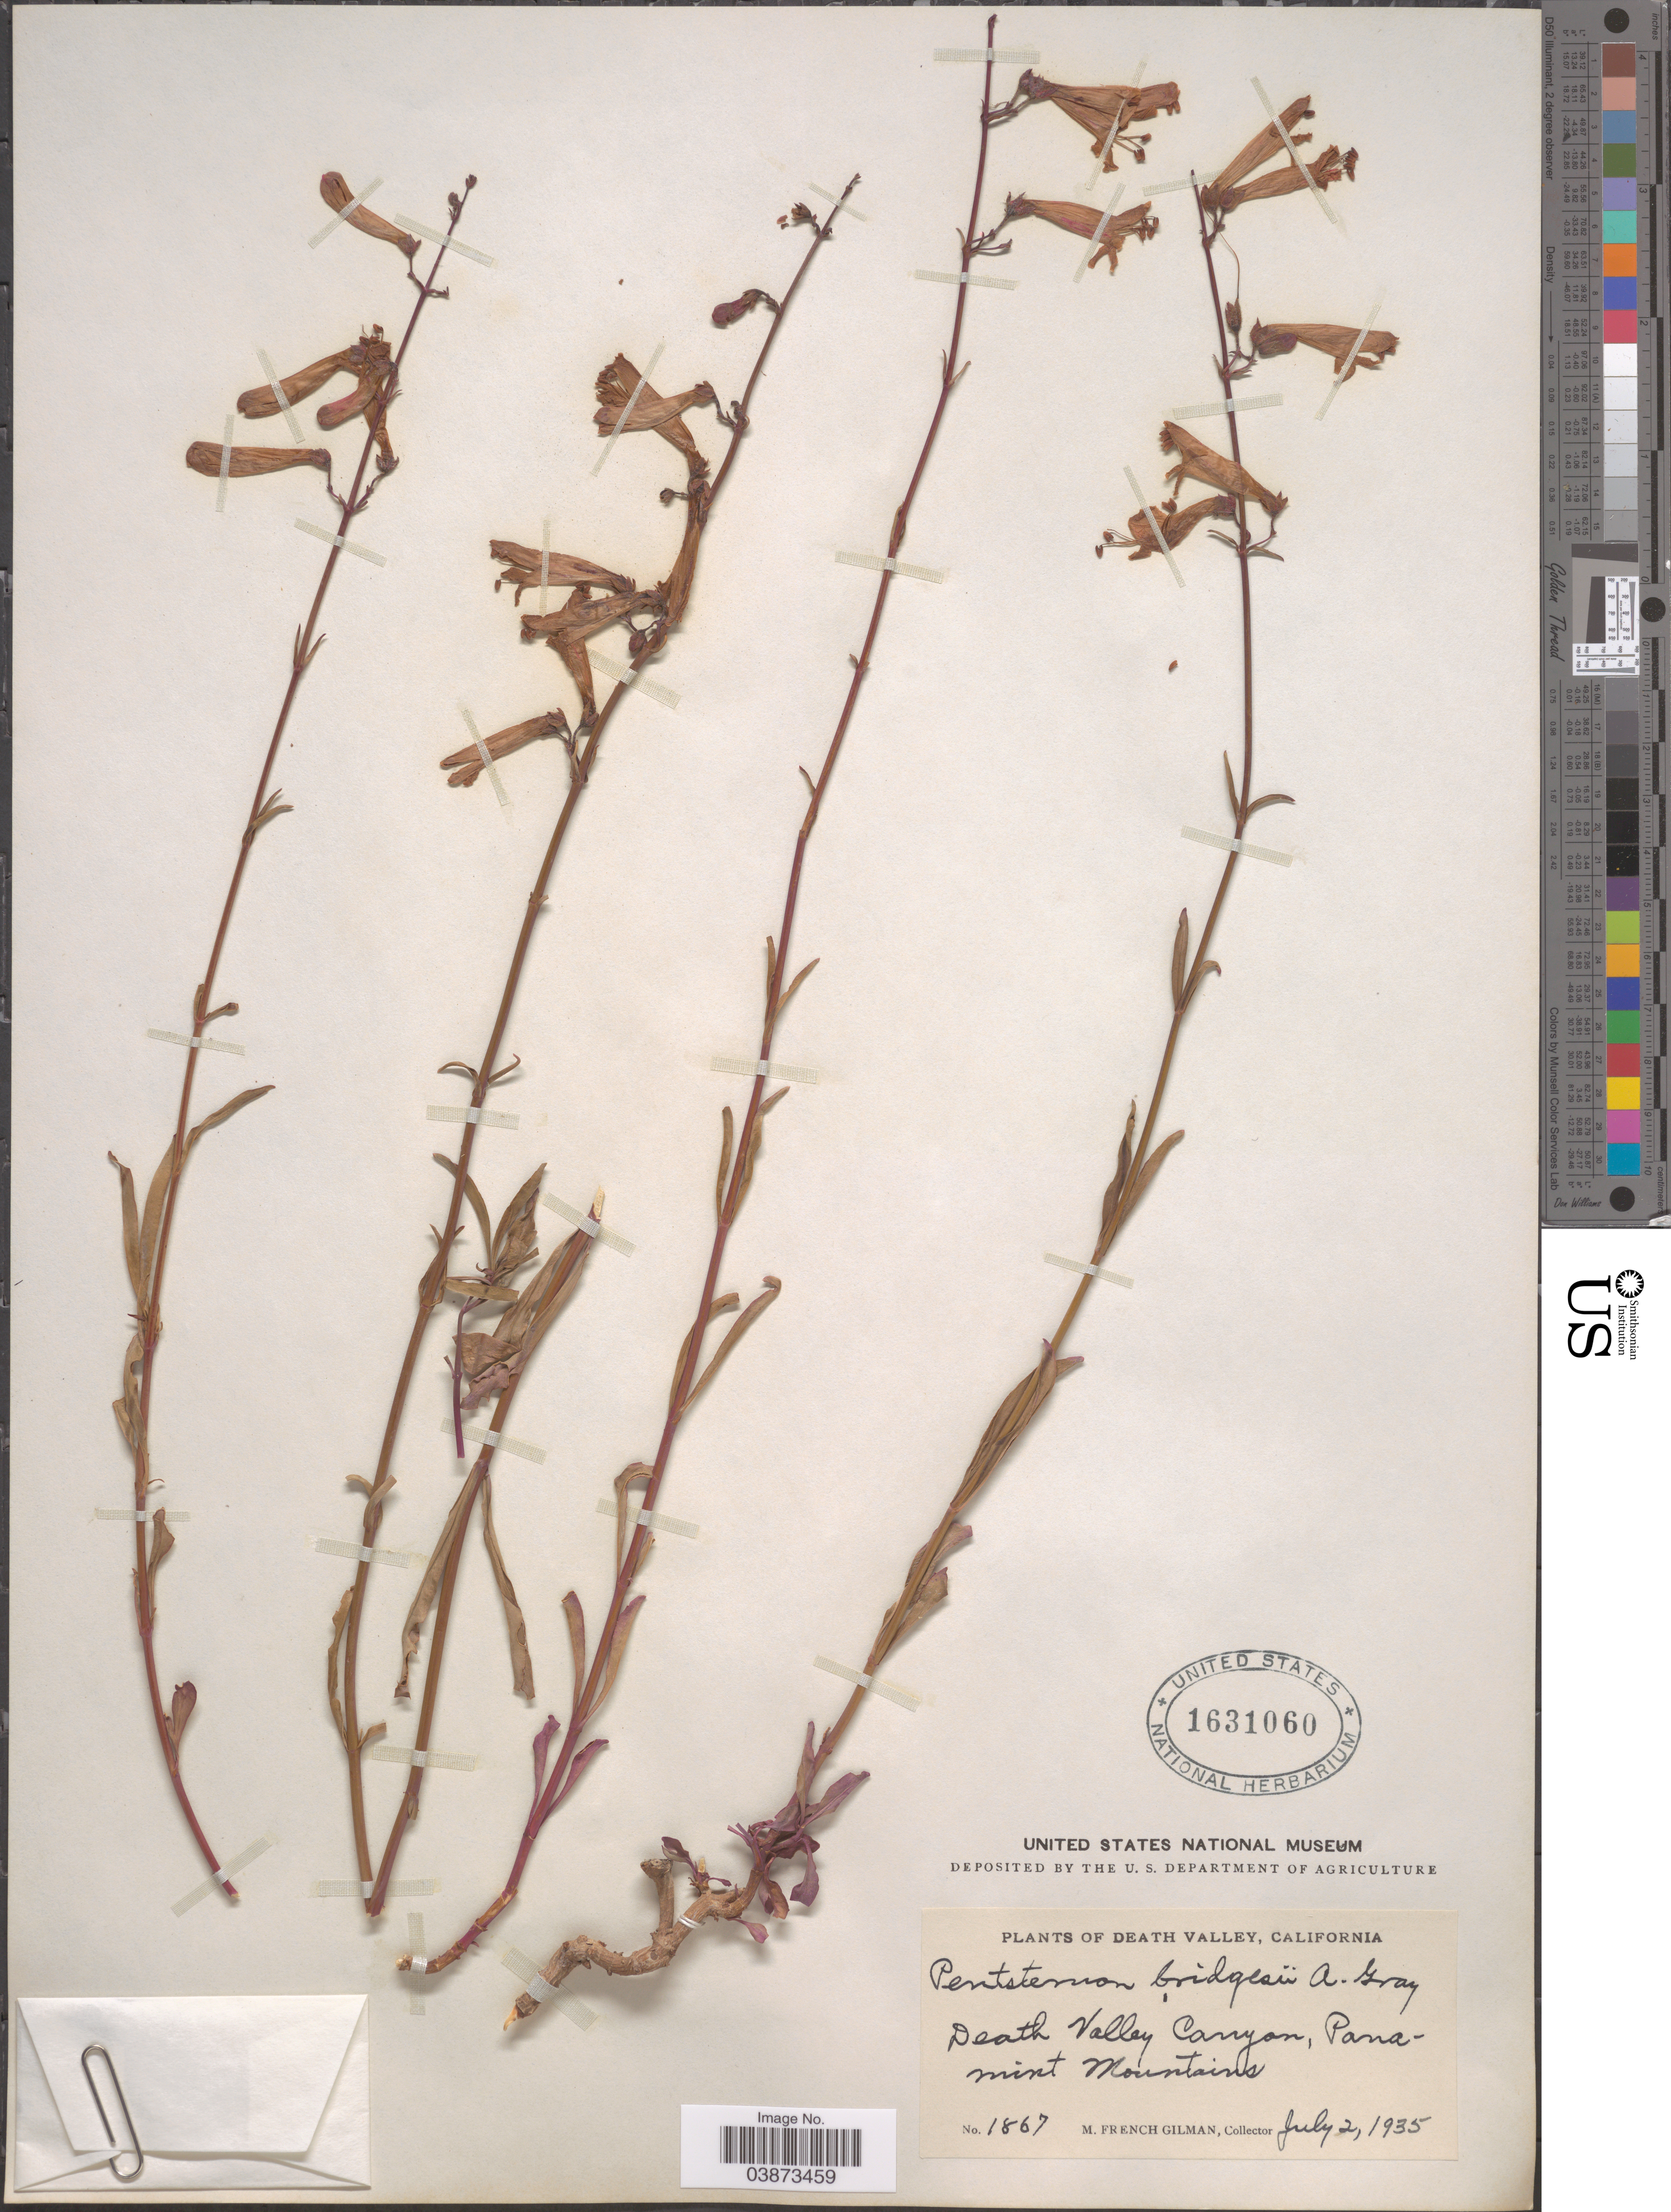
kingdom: Plantae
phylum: Tracheophyta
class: Magnoliopsida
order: Lamiales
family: Plantaginaceae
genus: Penstemon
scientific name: Penstemon bridgesii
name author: A. Gray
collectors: M. F. Gilman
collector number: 1867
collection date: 1935-07-02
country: United States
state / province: California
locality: Death Valley. Death Valley Canyon, Panamint Mountains.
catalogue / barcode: US 1631060